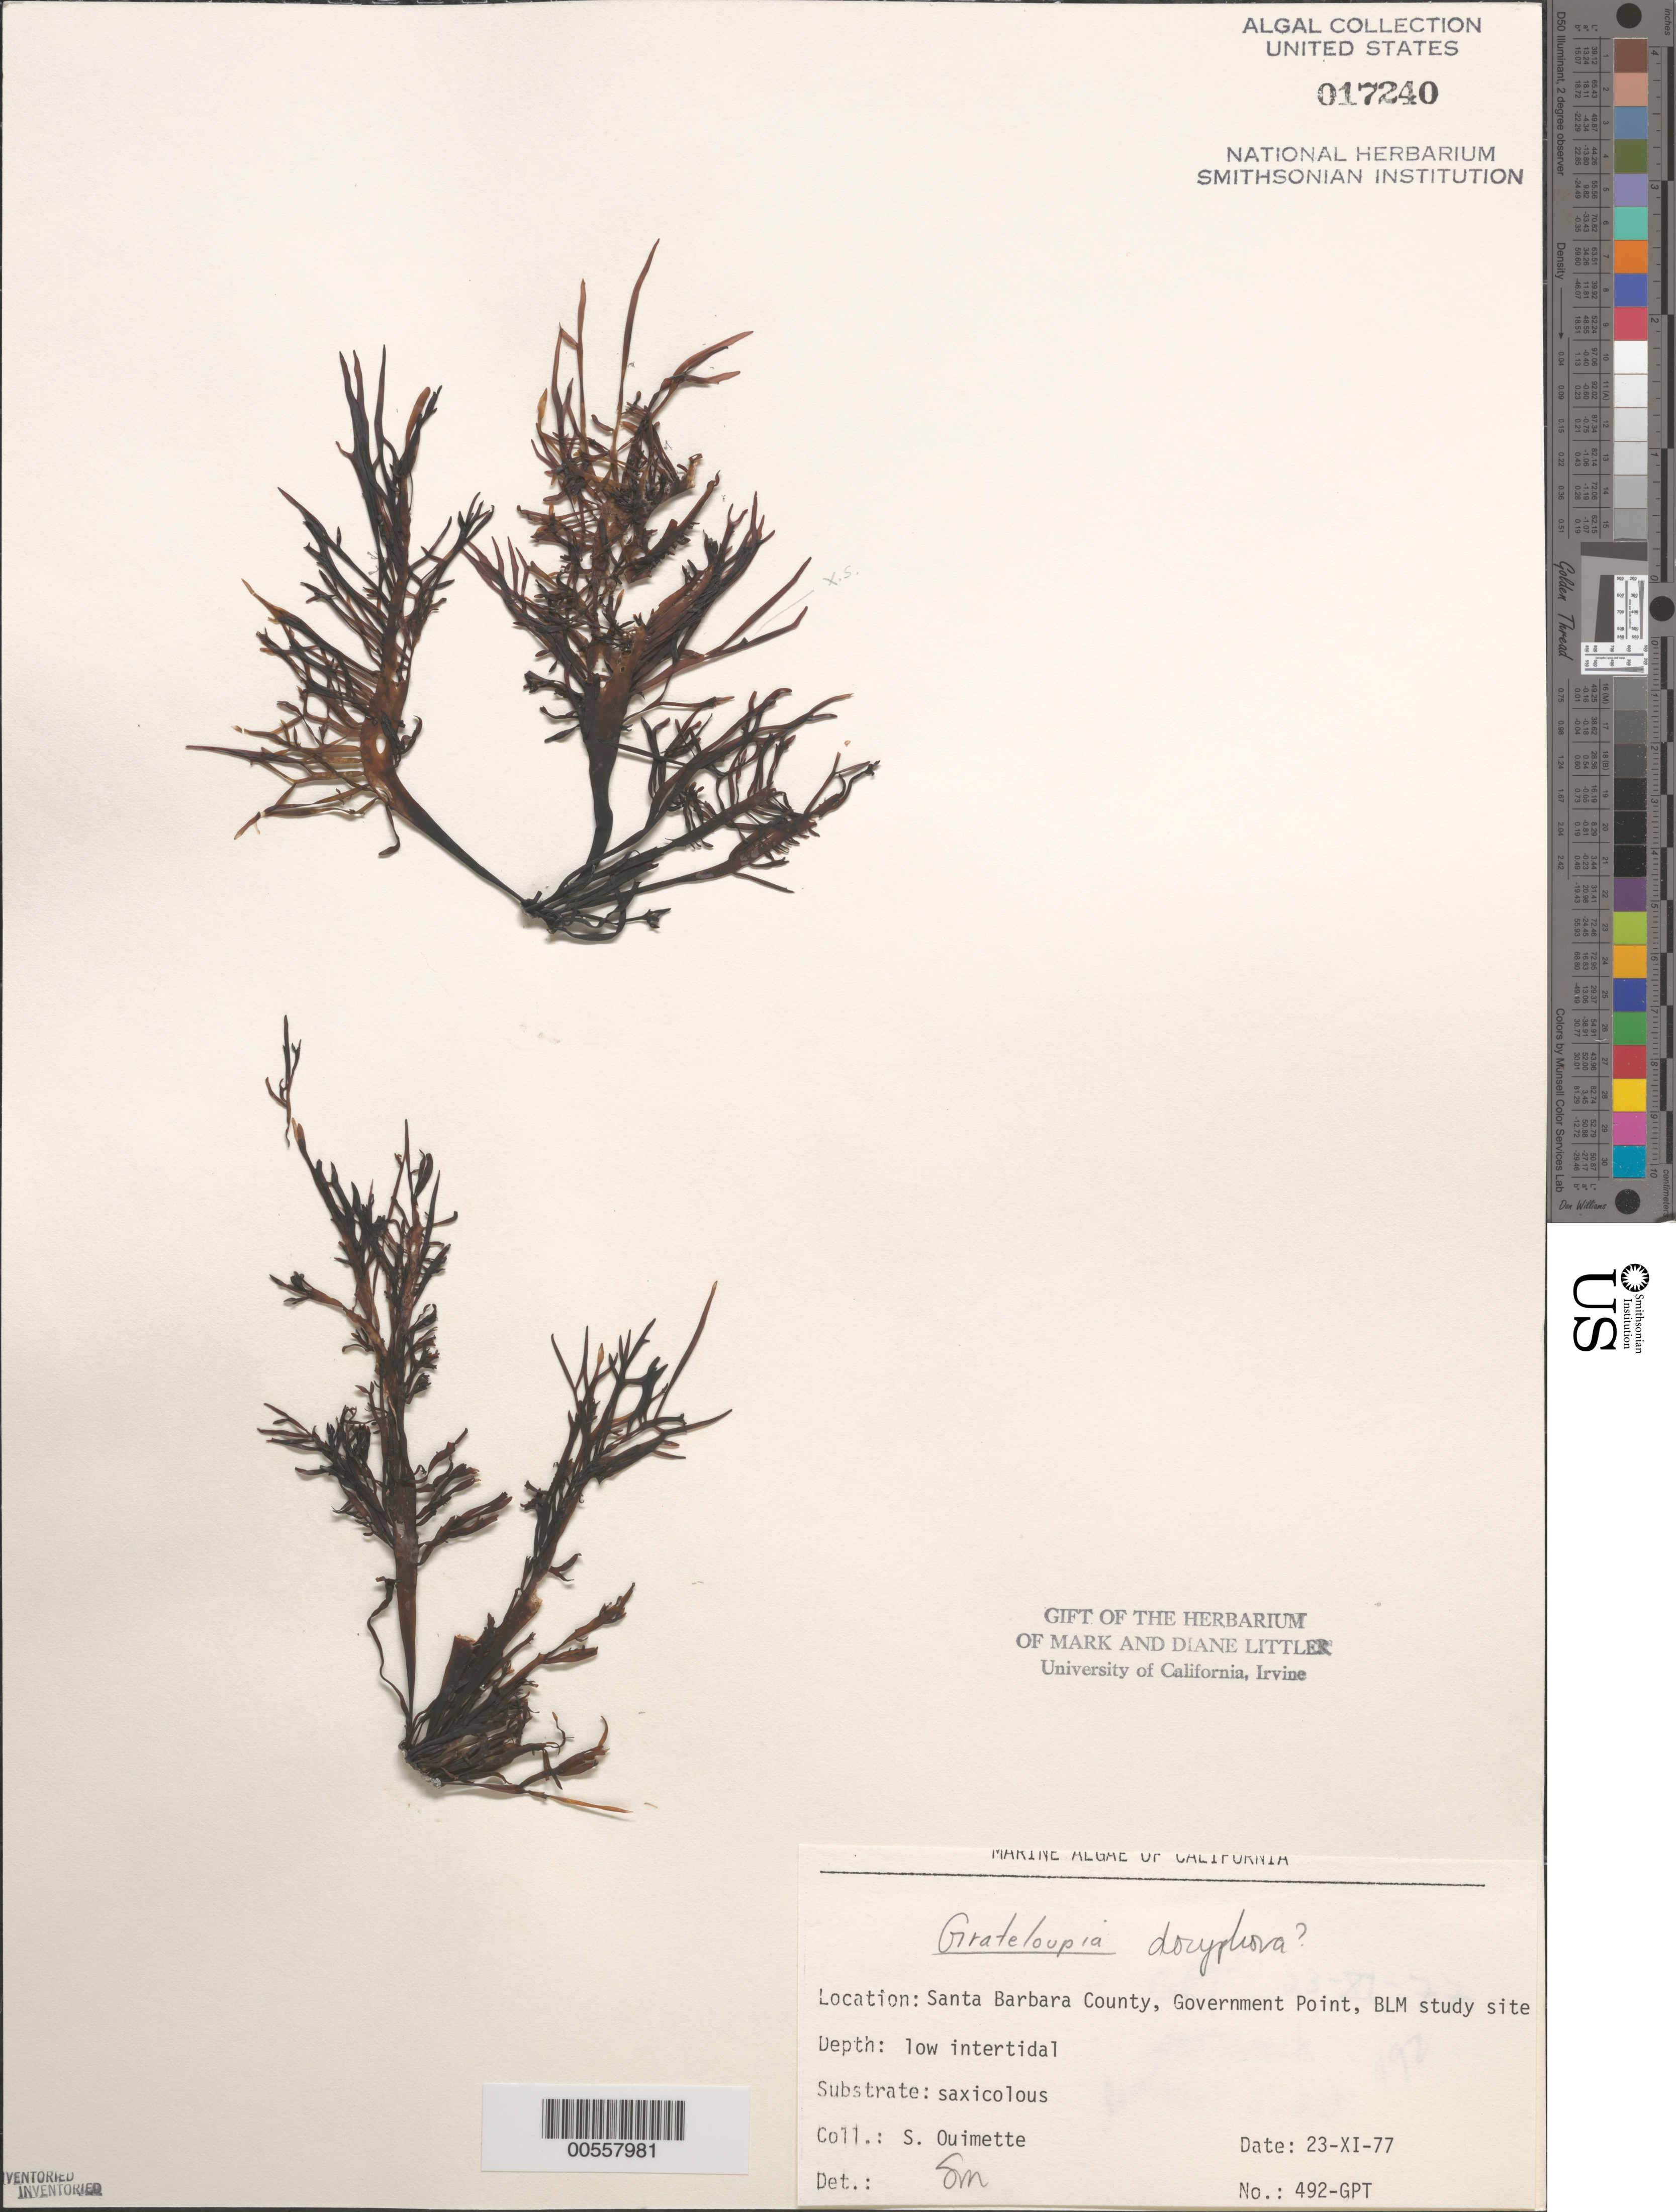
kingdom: Plantae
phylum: Rhodophyta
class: Florideophyceae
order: Halymeniales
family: Halymeniaceae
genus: Grateloupia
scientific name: Grateloupia doryphora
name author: (Mont.) Howe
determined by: Murray, S. N.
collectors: S. Ouimette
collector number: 492-gpt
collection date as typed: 23 Nov 1977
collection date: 1977-11-23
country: United States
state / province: California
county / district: Santa Barbara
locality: Government Point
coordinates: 34 26'31"N, 120 24'06"W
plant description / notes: BLM-SOCALBIGHT Rocky Intertidal Survey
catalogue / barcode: US 17240